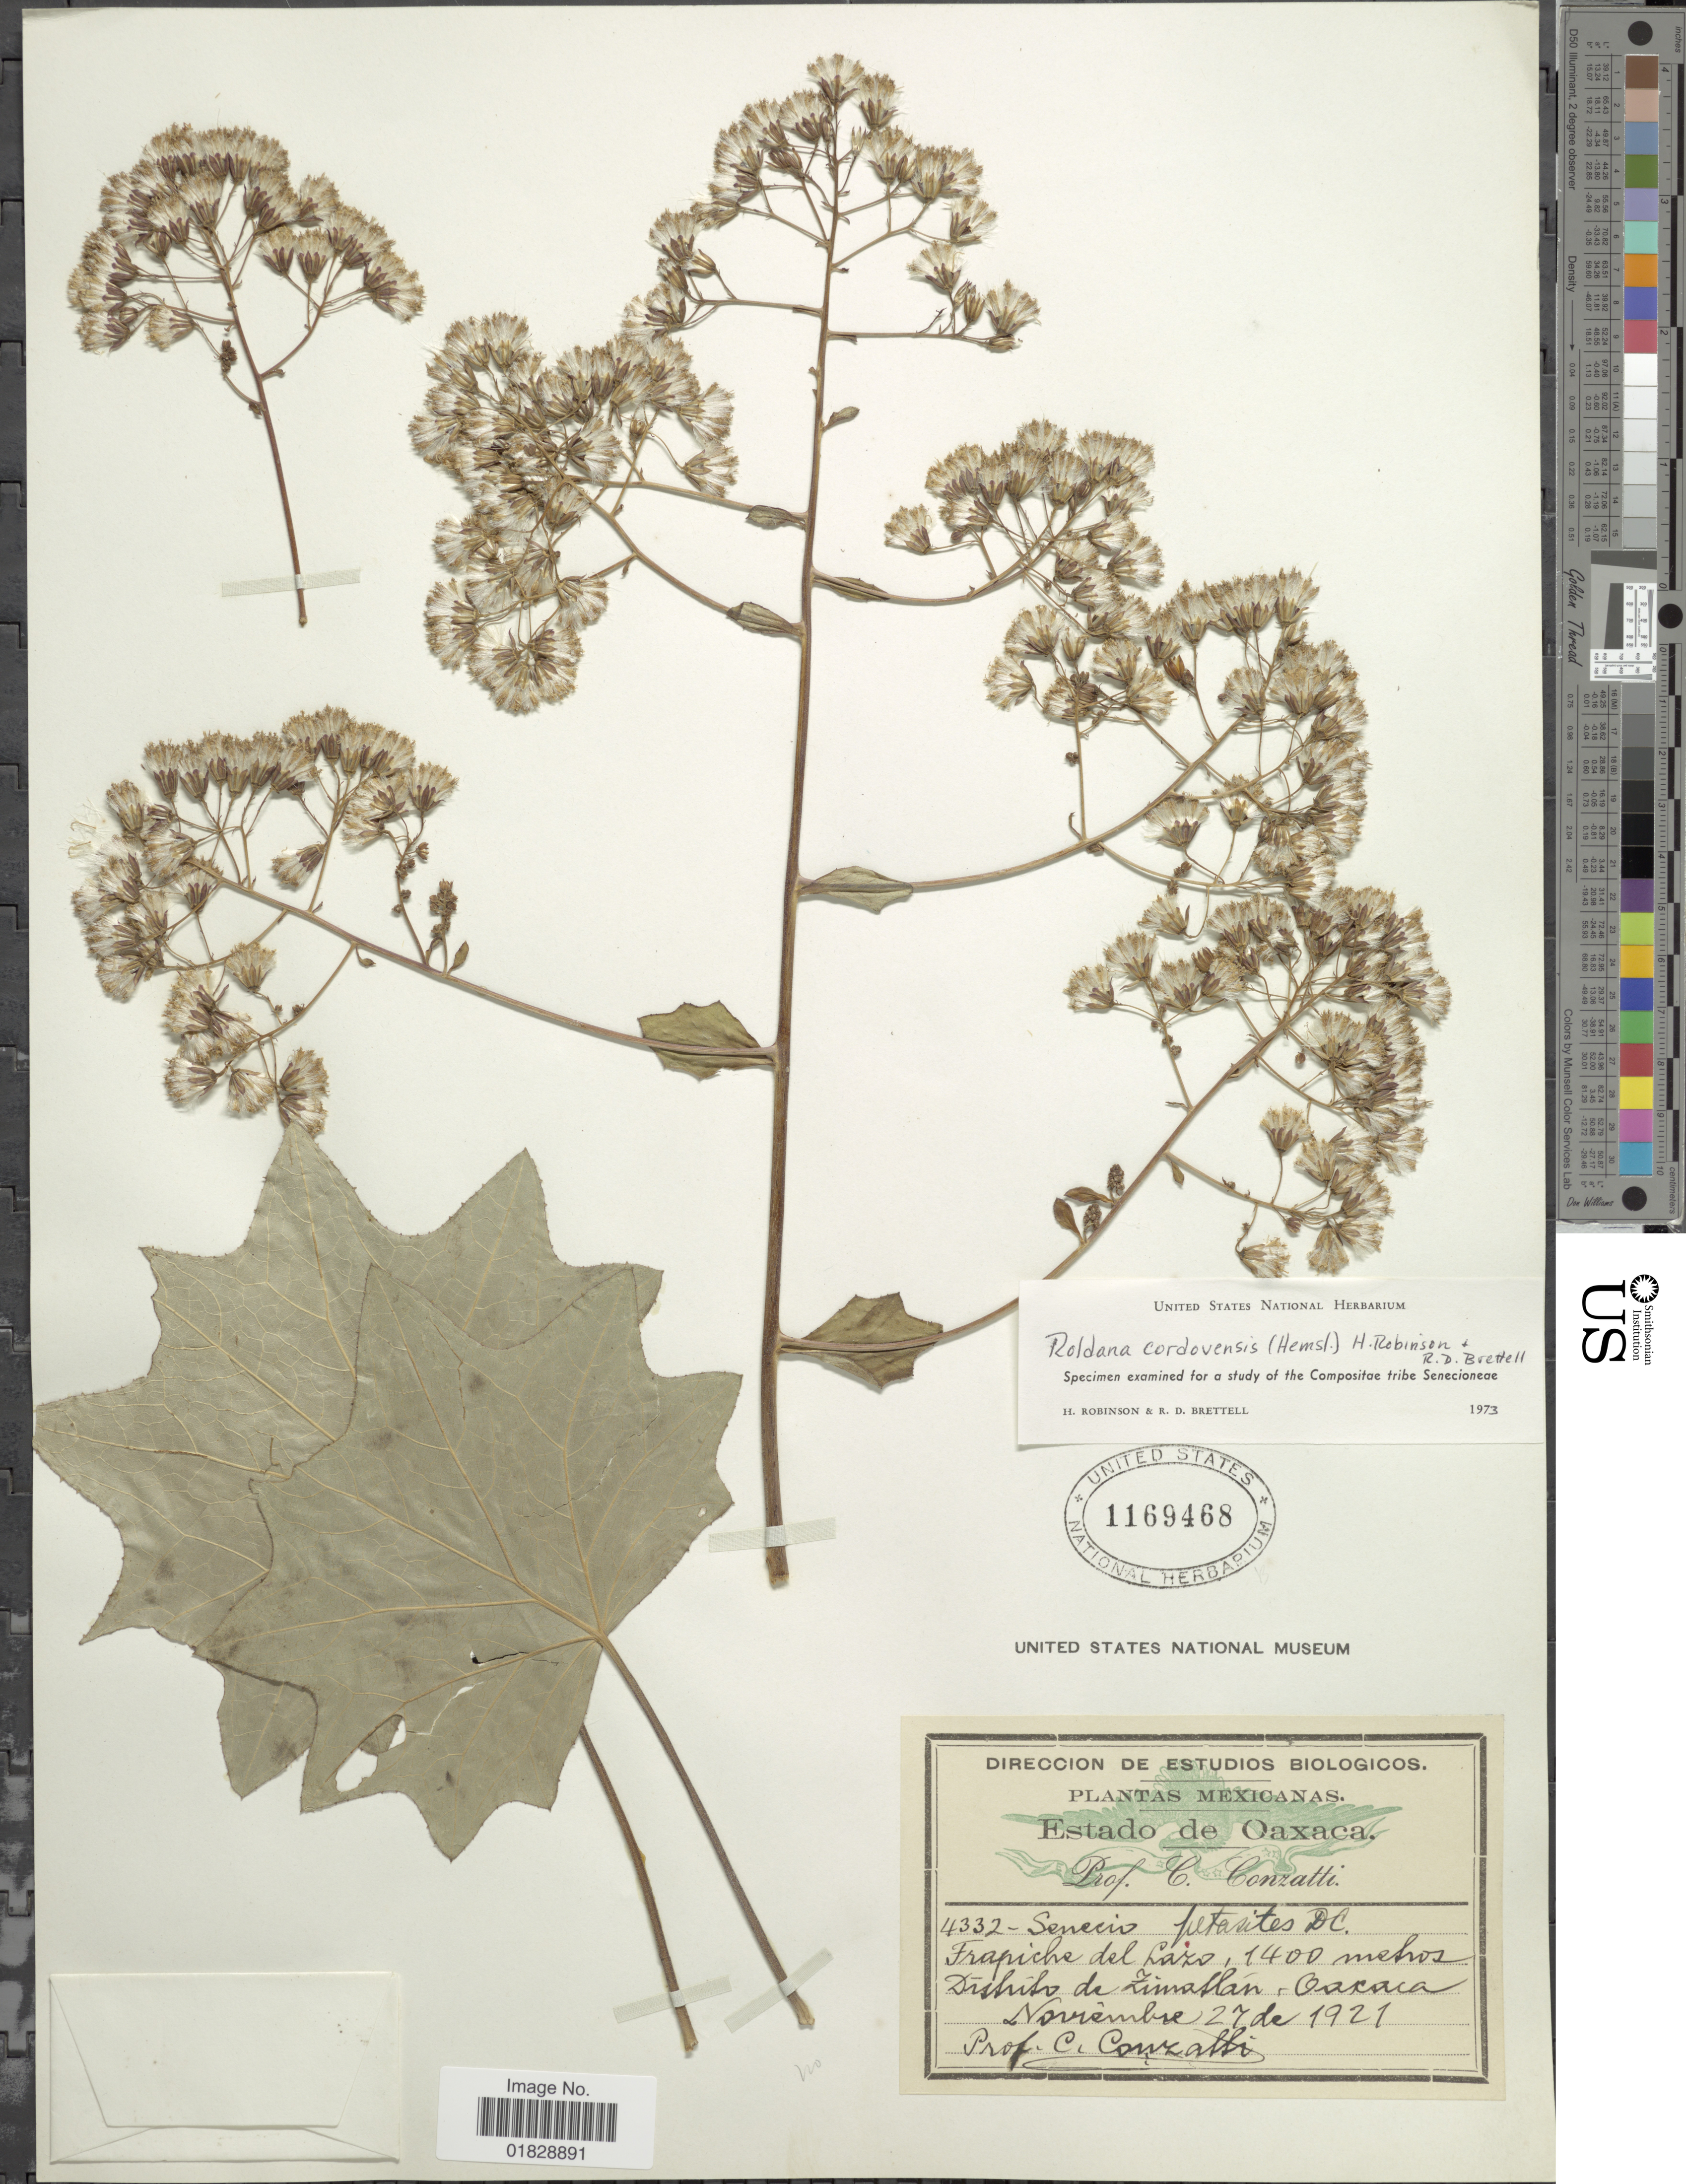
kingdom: Plantae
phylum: Tracheophyta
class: Magnoliopsida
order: Asterales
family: Asteraceae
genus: Roldana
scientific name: Roldana cordovensis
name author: (Hemsl.) H. Rob. & Brettell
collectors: C. Conzatti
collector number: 4332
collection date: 1921-11-27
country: Mexico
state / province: Oaxaca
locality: Frapiche del Lazo. Zimatlan, Oaxaca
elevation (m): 1400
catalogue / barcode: US 1169468